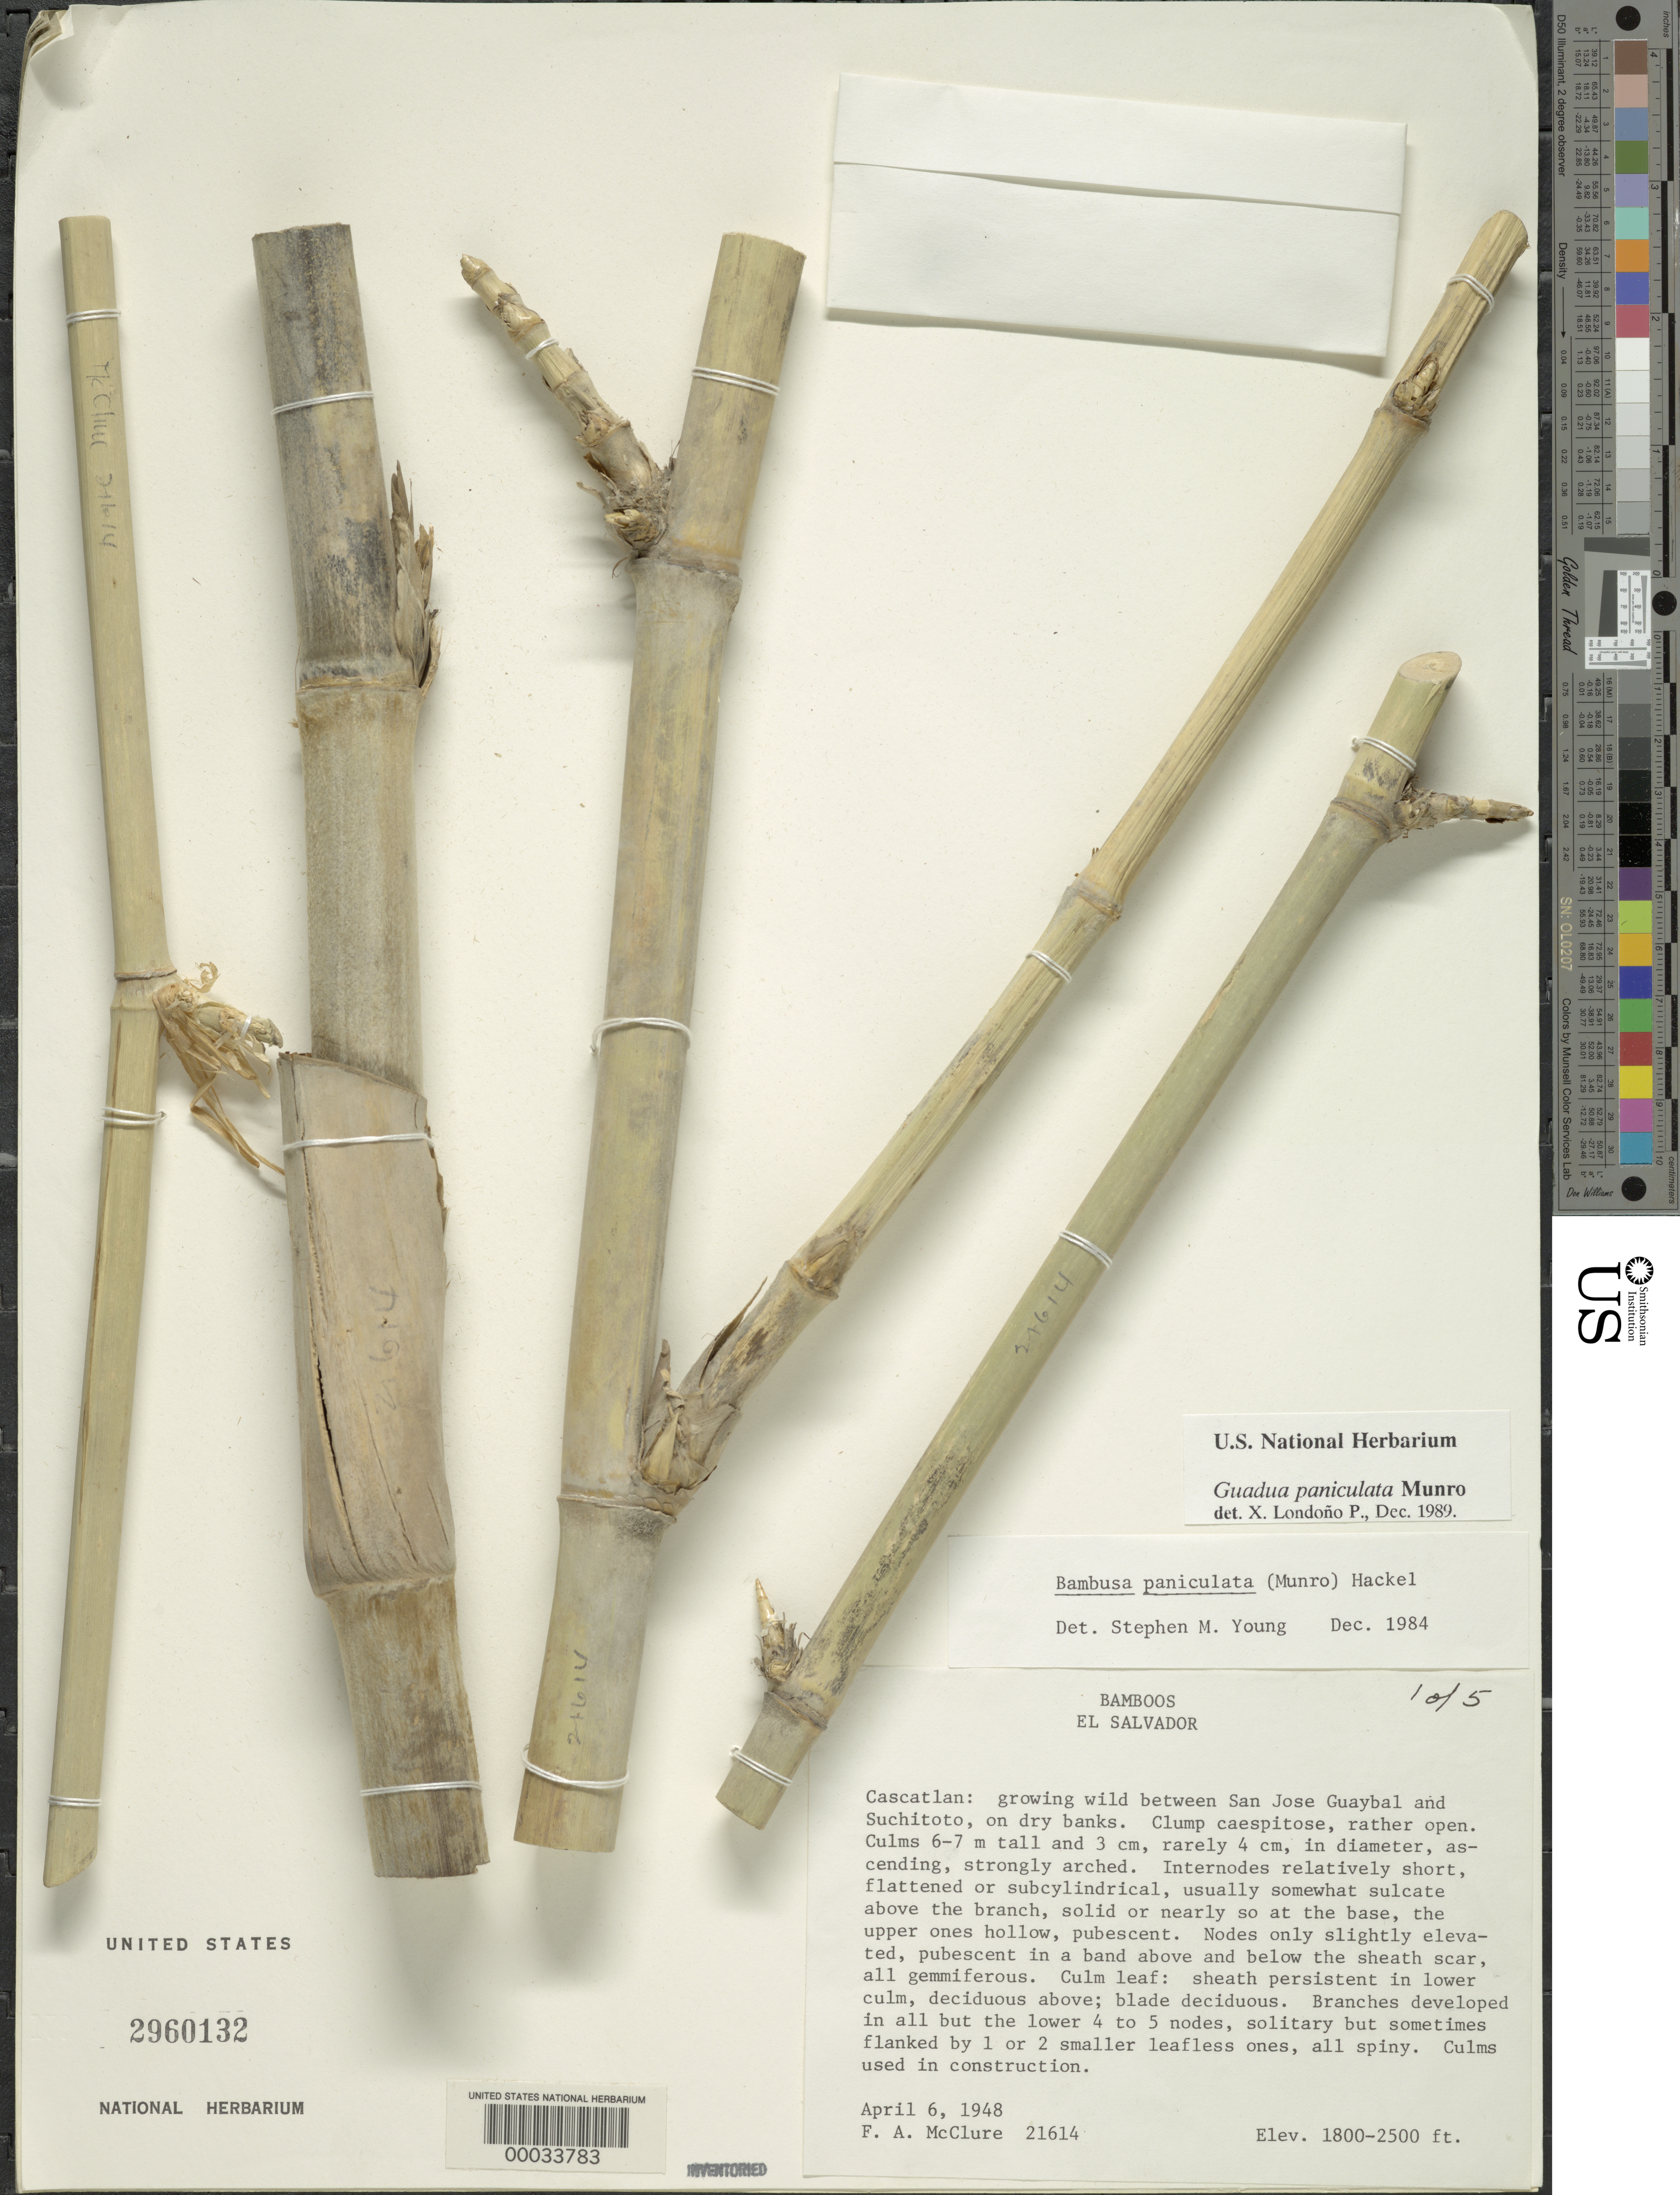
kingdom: Plantae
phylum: Tracheophyta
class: Liliopsida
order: Poales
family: Poaceae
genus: Guadua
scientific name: Guadua refracta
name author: Munro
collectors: F. A. McClure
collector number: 21614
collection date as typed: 06 Apr 1948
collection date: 1948-04-06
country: El Salvador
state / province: Cuscatlán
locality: San Jose Guaybal, Suchitoto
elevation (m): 549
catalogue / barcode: US 2960132